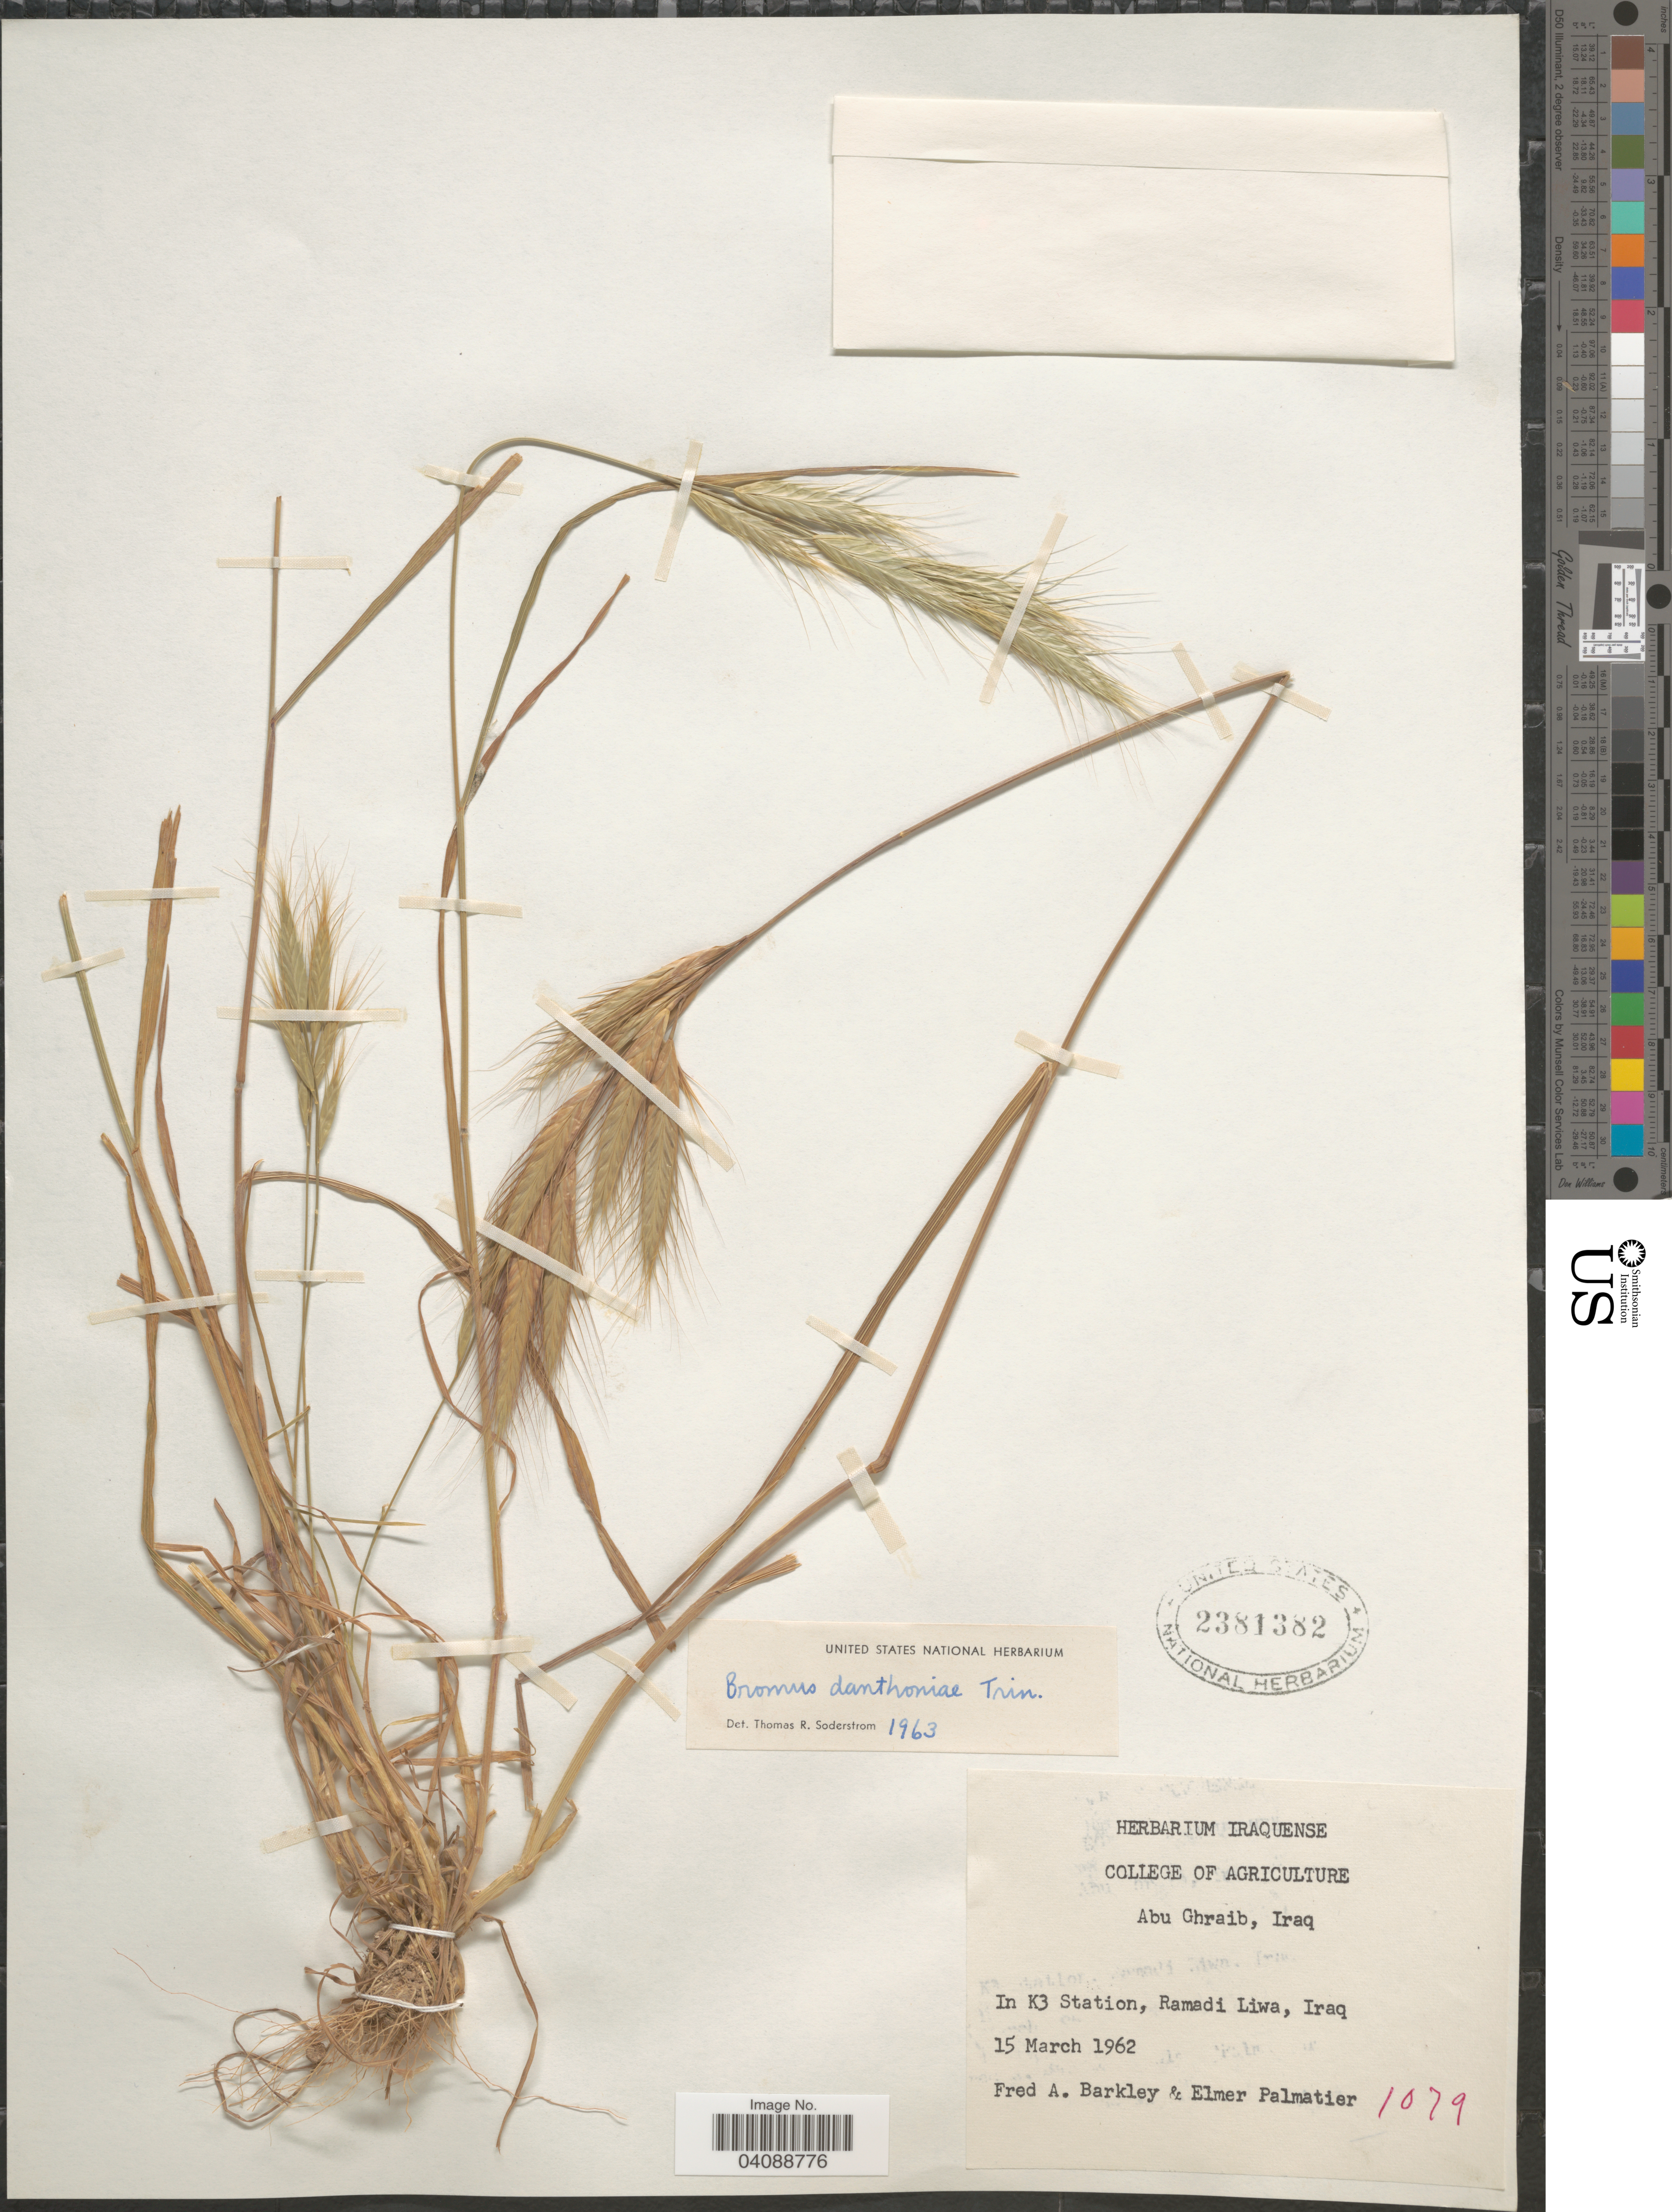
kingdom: Plantae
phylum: Tracheophyta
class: Liliopsida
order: Poales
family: Poaceae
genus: Bromus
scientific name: Bromus danthoniae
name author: Trin. ex C.A. Mey.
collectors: F. A. Barkley & E. Palmatier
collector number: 1079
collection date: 1962-03-15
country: Iraq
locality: Abu Ghraib. In K3 Station, Ramadi Liwa.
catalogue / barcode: US 2381382